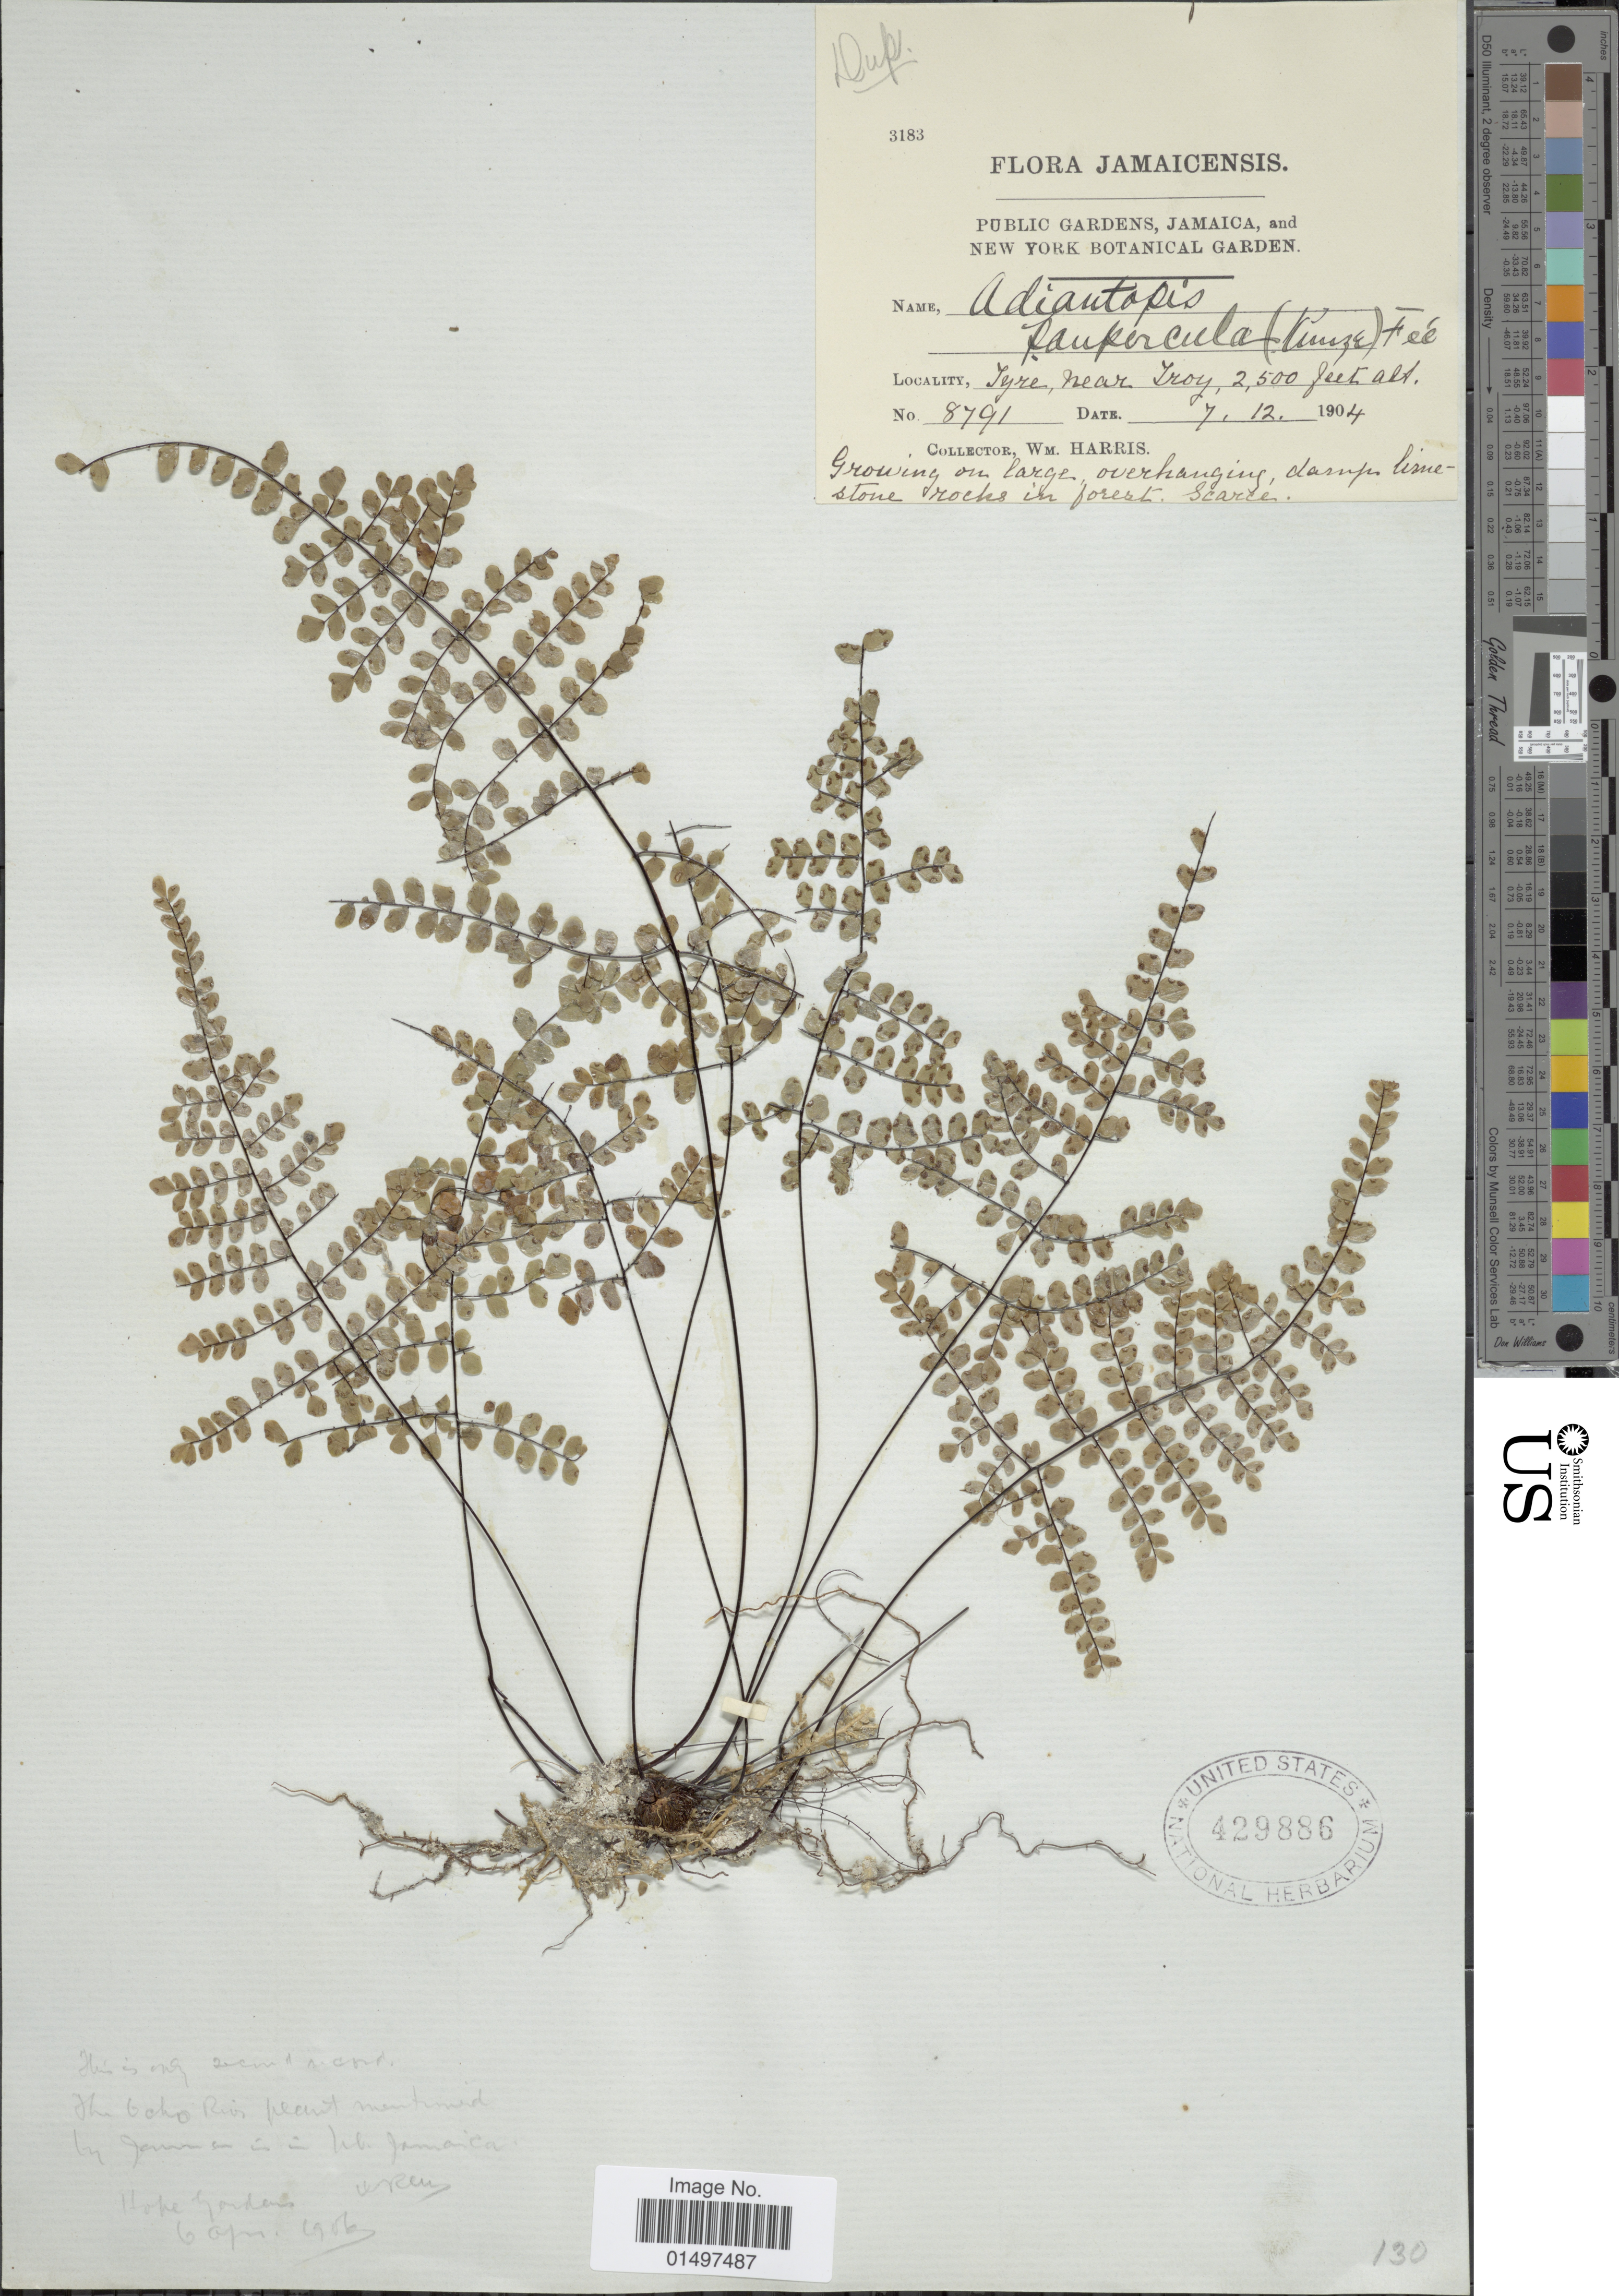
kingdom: Plantae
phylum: Tracheophyta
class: Polypodiopsida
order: Polypodiales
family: Pteridaceae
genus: Adiantopsis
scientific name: Adiantopsis paupercula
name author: (Kunze) Fée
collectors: W. Harris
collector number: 8791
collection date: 1904-12-07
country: Jamaica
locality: Jamaicensis. Tyre, near Troy.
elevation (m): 762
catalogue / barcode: US 429886